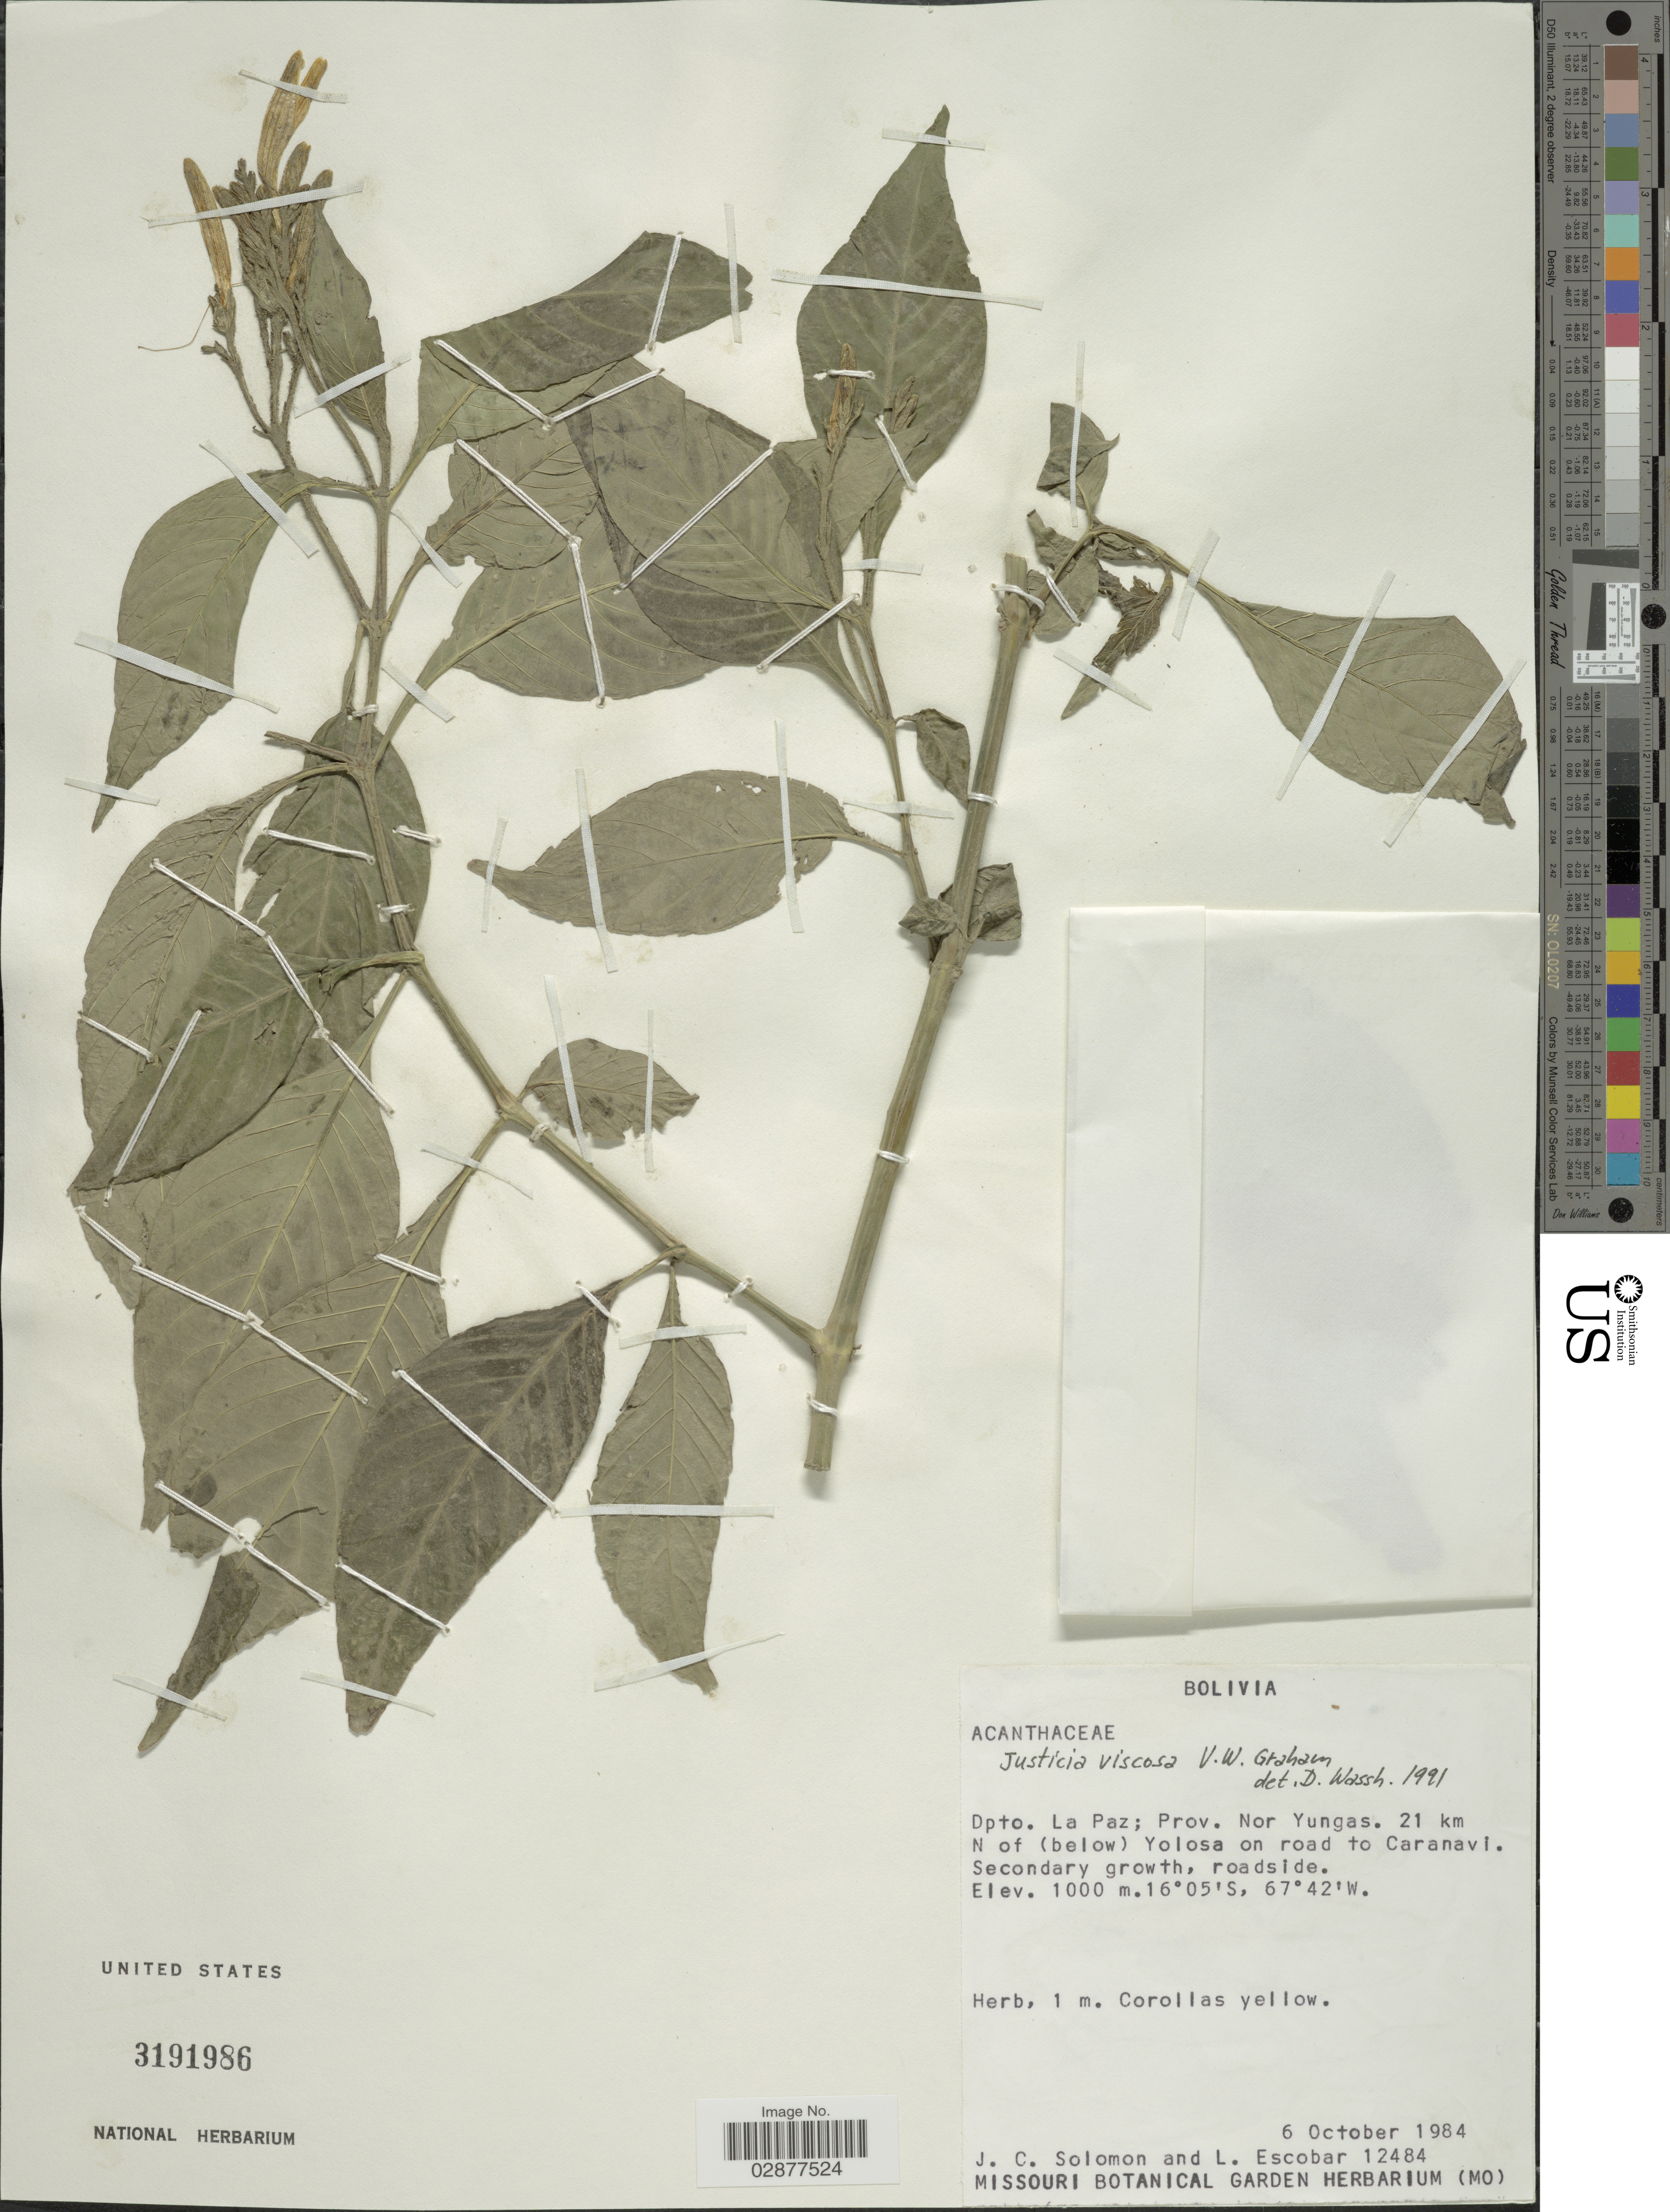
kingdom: Plantae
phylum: Tracheophyta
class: Magnoliopsida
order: Lamiales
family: Acanthaceae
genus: Justicia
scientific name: Justicia boliviensis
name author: (Bremek.) V.A.W. Graham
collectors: J. C. Solomon & L. Escobar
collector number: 12484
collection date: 1984-10-06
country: Bolivia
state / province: La Paz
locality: Dpto. La Paz; Prov. Nor Yungas. 21 km N of (below) Yolosa on road to Caranavi.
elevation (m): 1000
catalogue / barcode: US 3191986